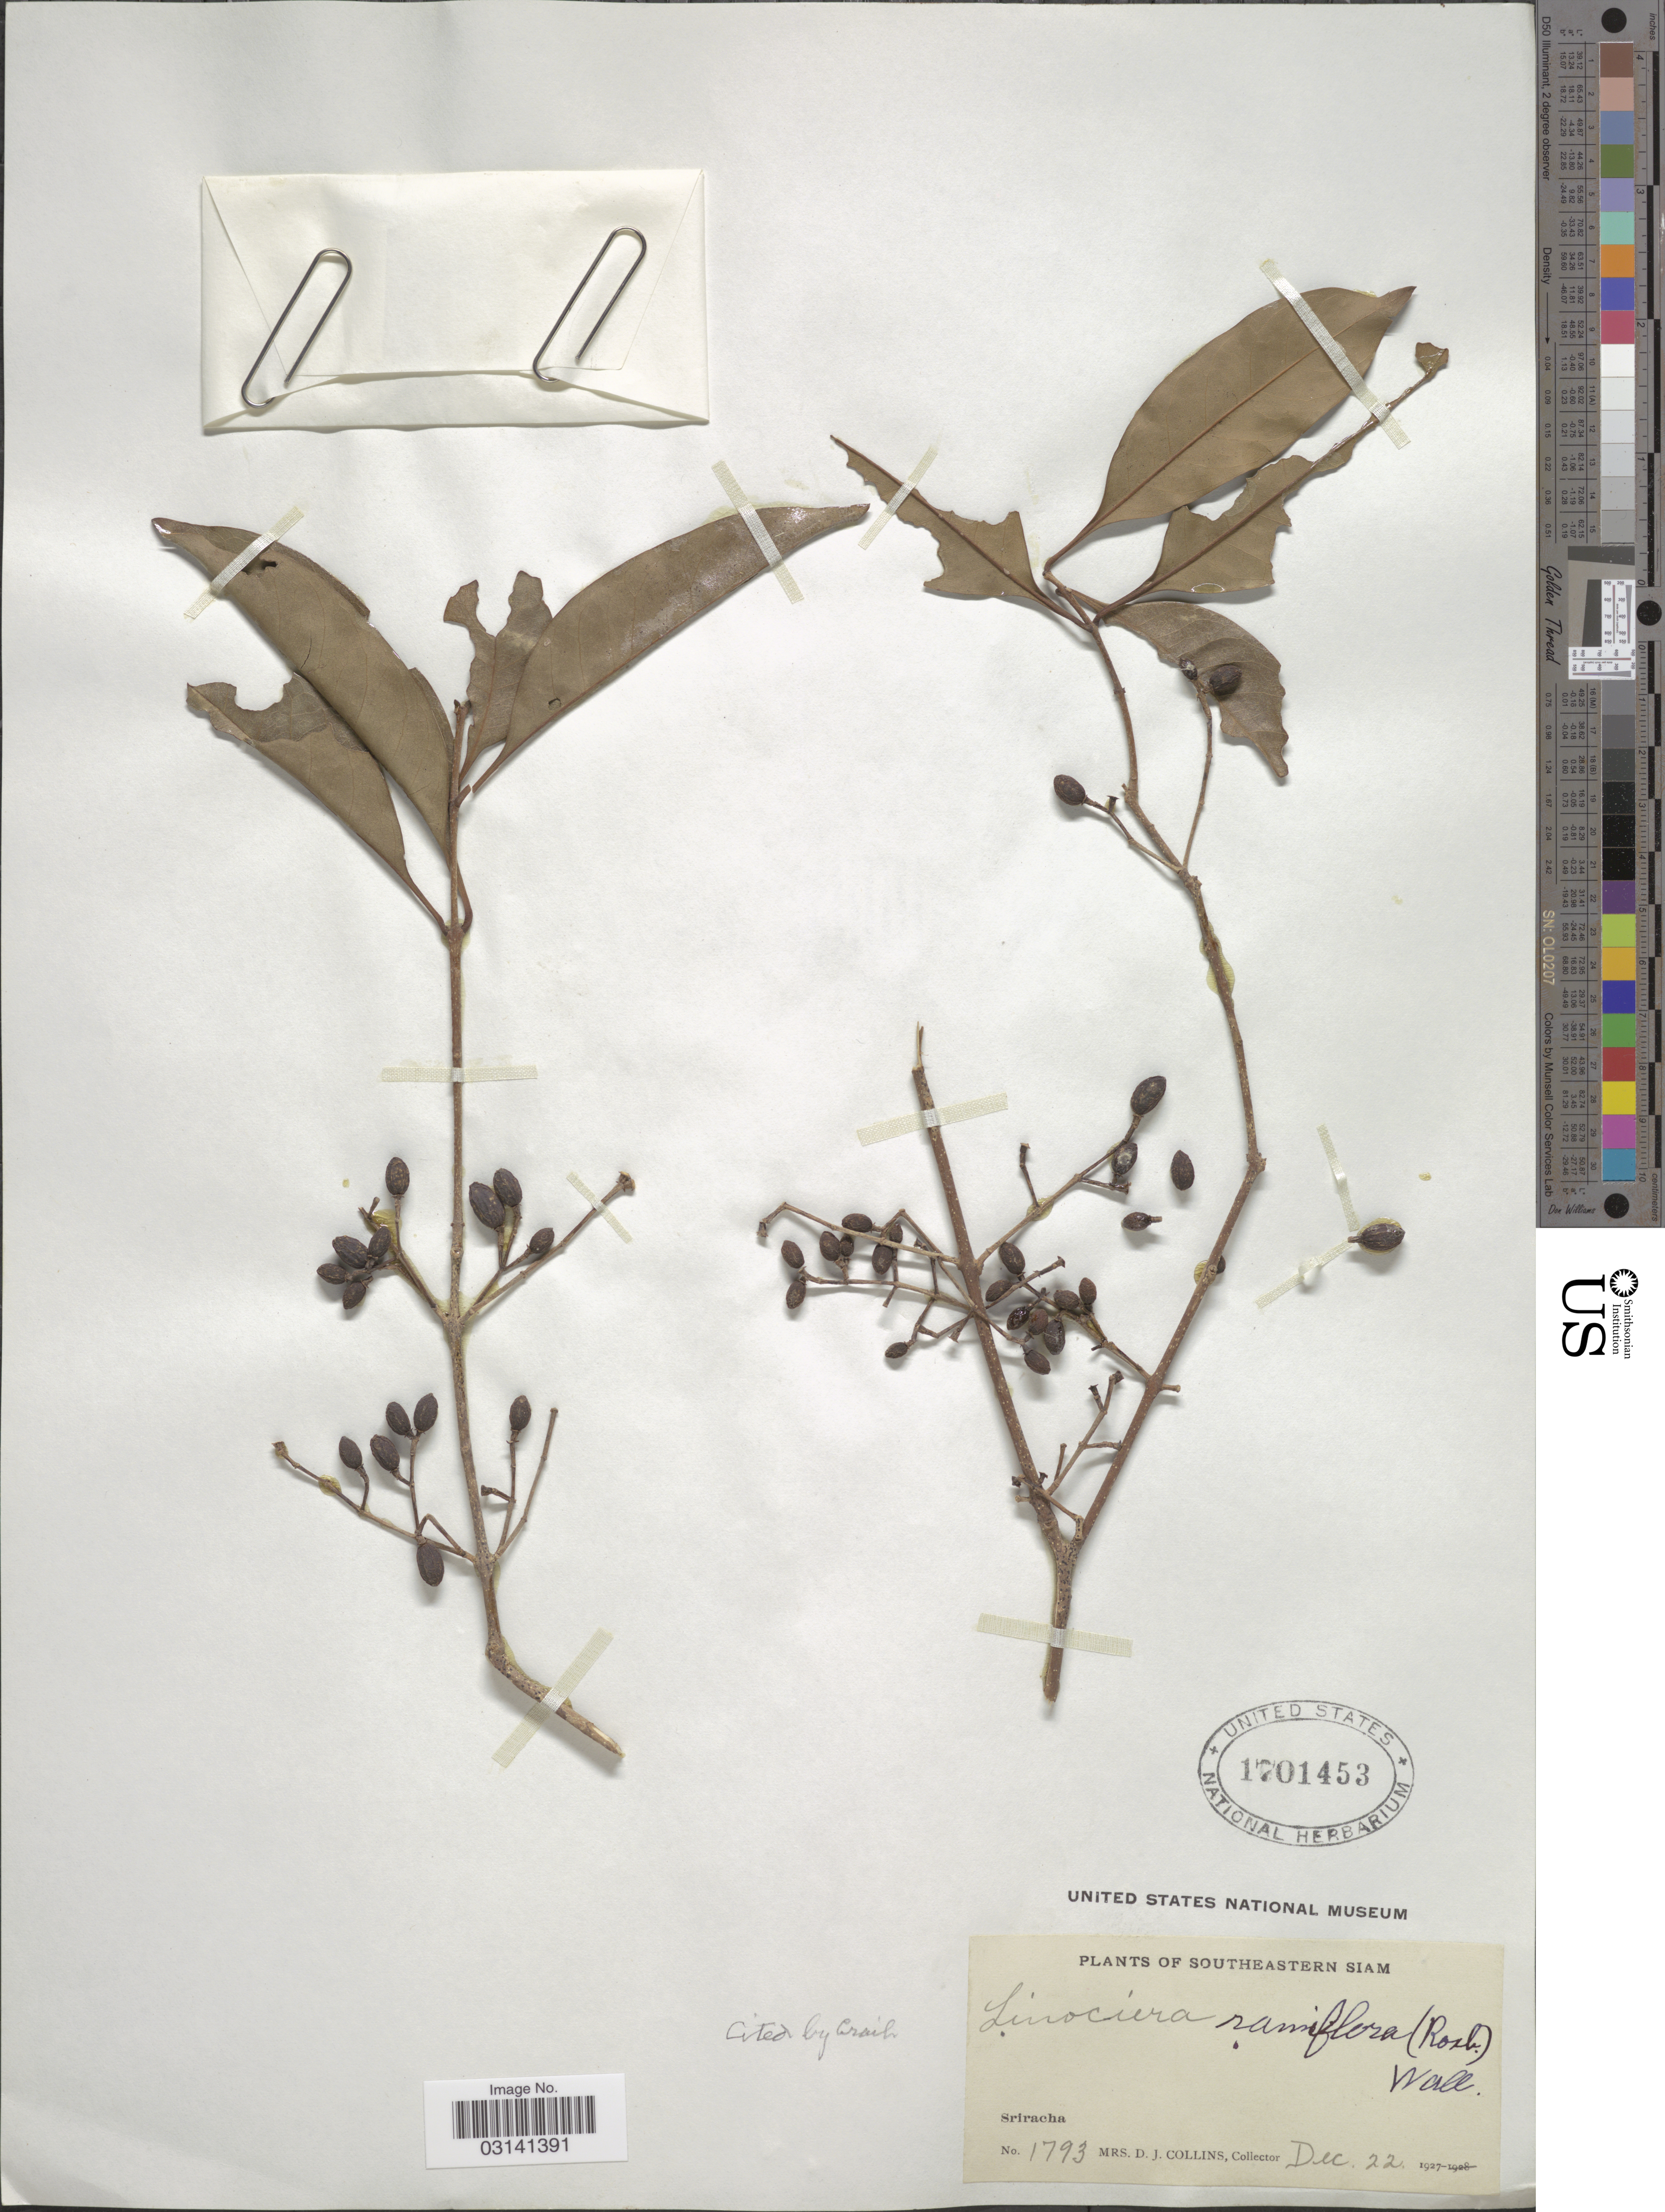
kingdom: Plantae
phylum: Tracheophyta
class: Magnoliopsida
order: Lamiales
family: Oleaceae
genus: Chionanthus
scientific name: Chionanthus ramiflorus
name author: Roxb.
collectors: Mrs. D. J. Collins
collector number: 1793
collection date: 1927-12-22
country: Thailand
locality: Southeastern Siam. Sriracha.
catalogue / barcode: US 1701453